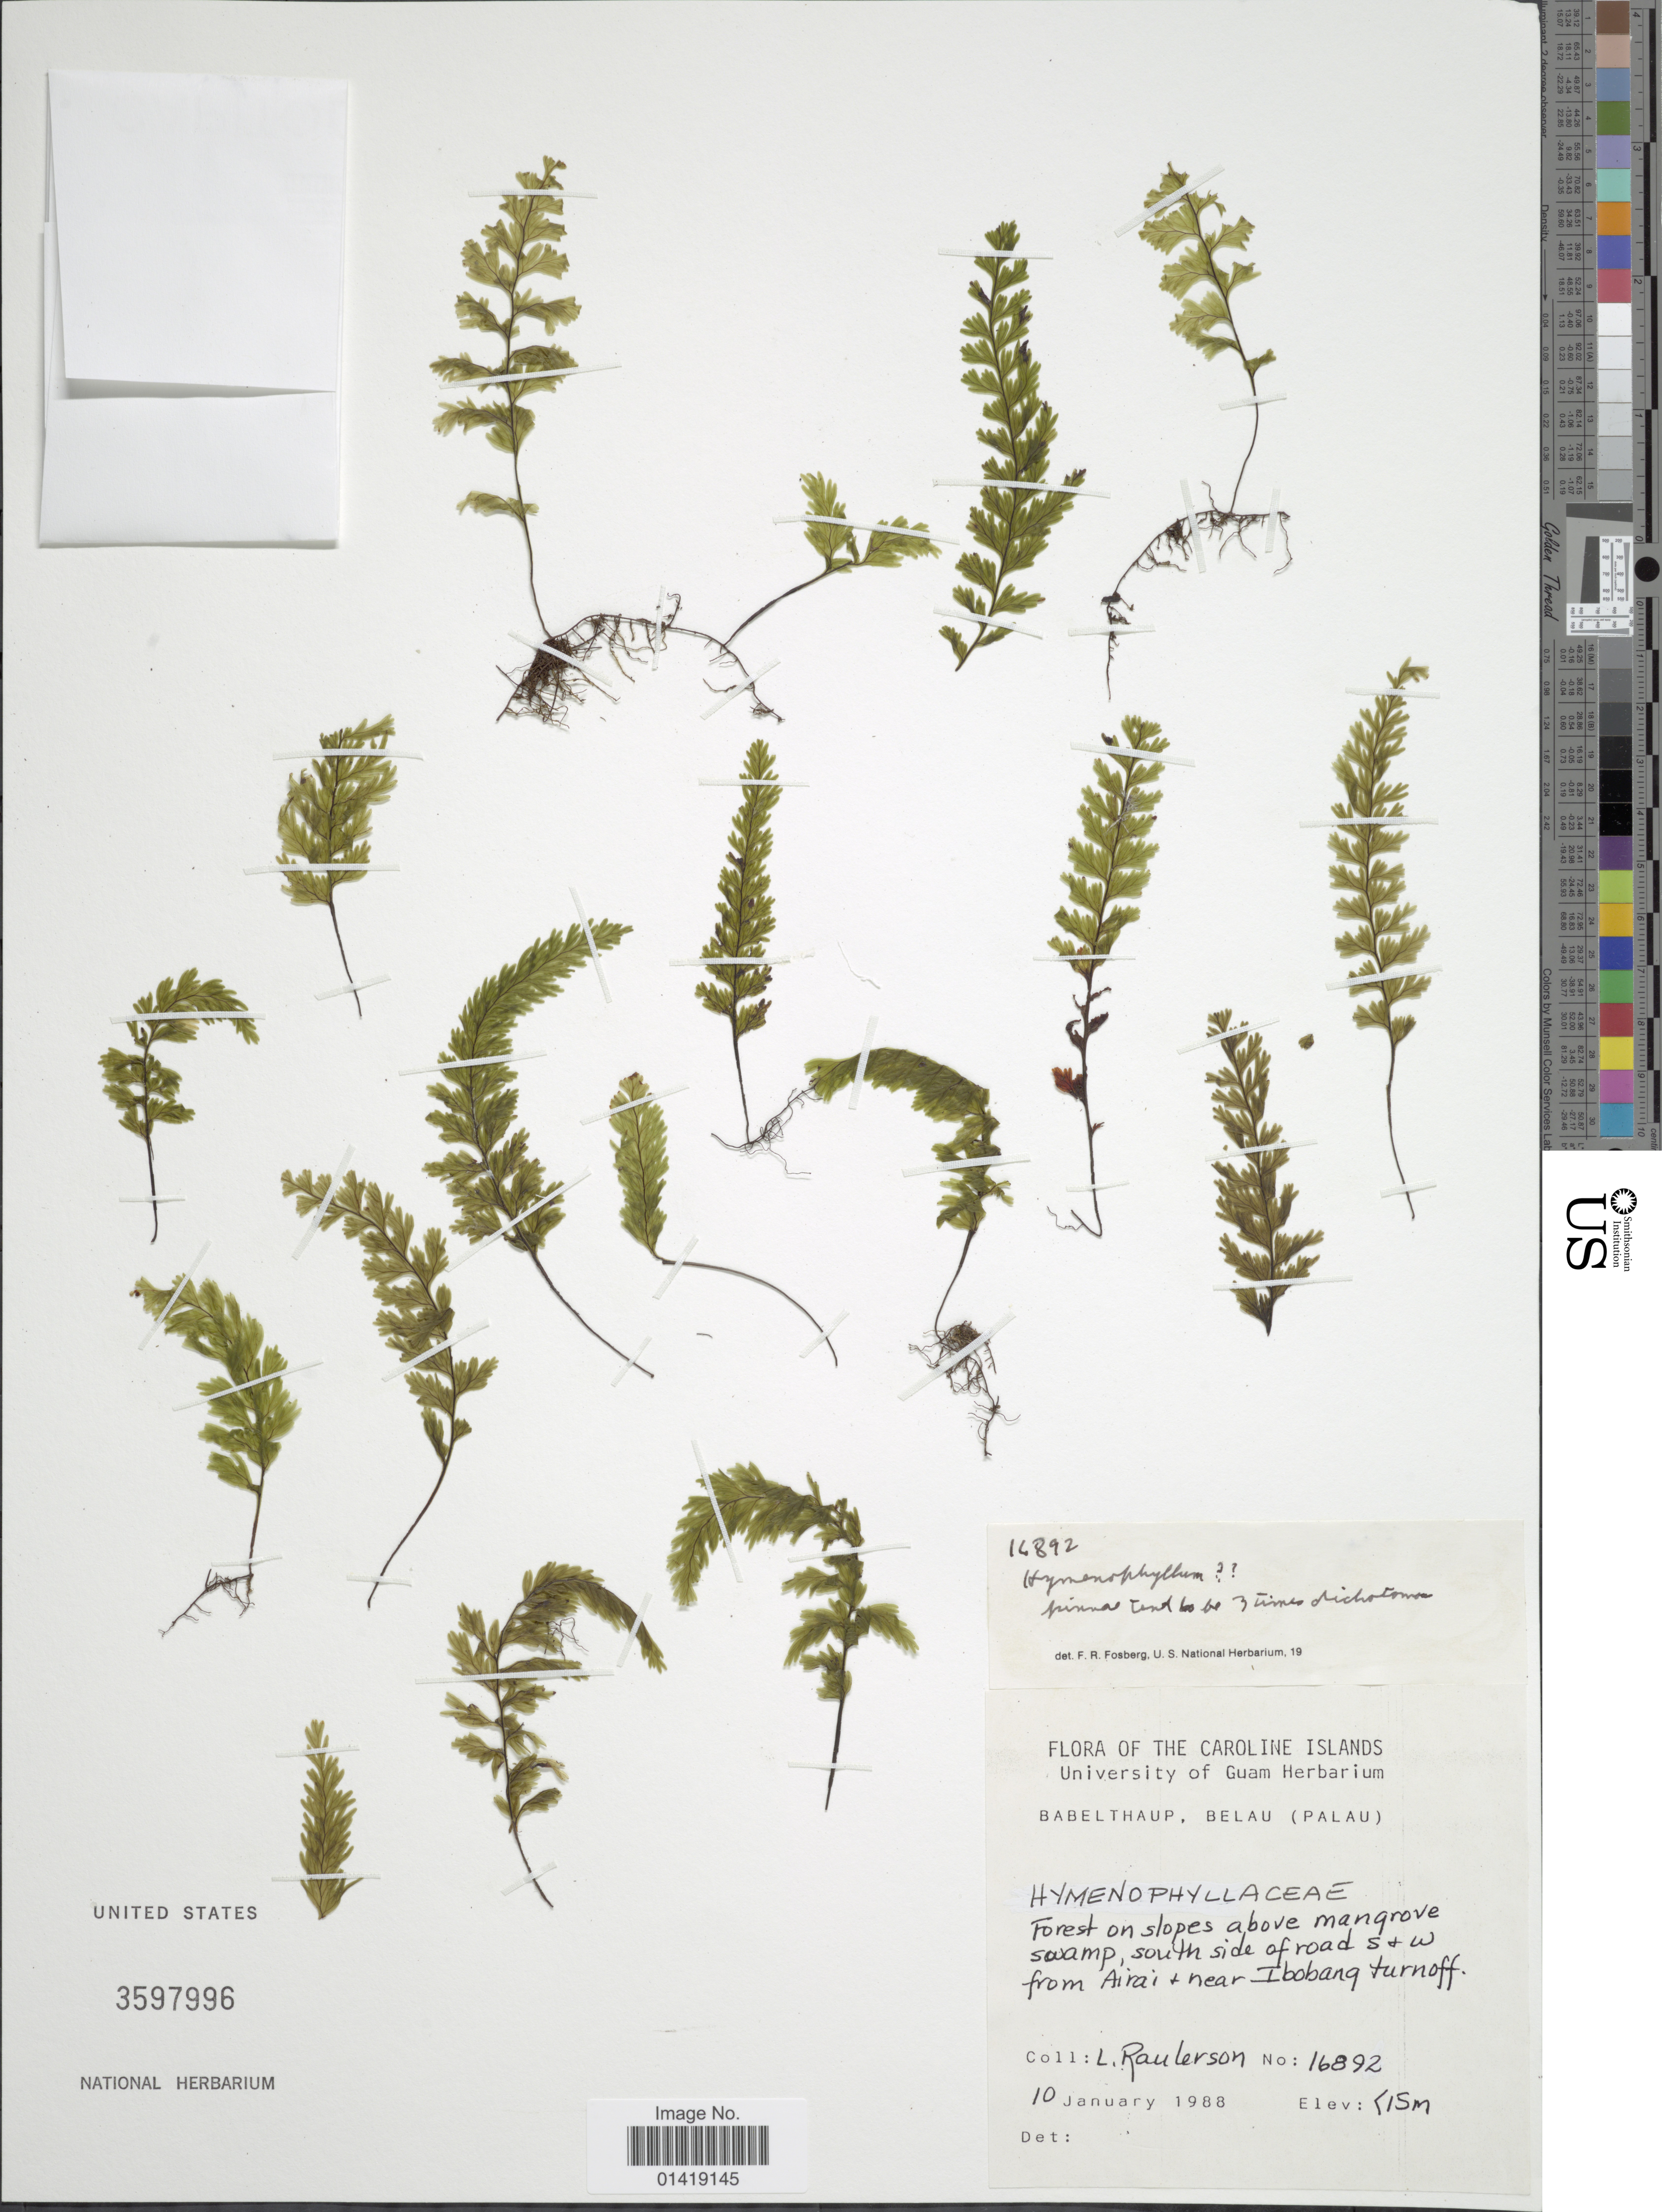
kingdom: Plantae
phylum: Tracheophyta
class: Polypodiopsida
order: Hymenophyllales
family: Hymenophyllaceae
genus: Hymenophyllum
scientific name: Hymenophyllum polyanthos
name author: (Sw.) Sw.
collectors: L. Raulerson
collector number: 16892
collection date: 1988-01-10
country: Palau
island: Babeldaob [Babelthuap]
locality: Babelthaup, Belau (Palau), forest on slopes above mangrove swamp south side of road s&w from Airai near Ibobang turnoff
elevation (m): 15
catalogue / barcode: US 3597996